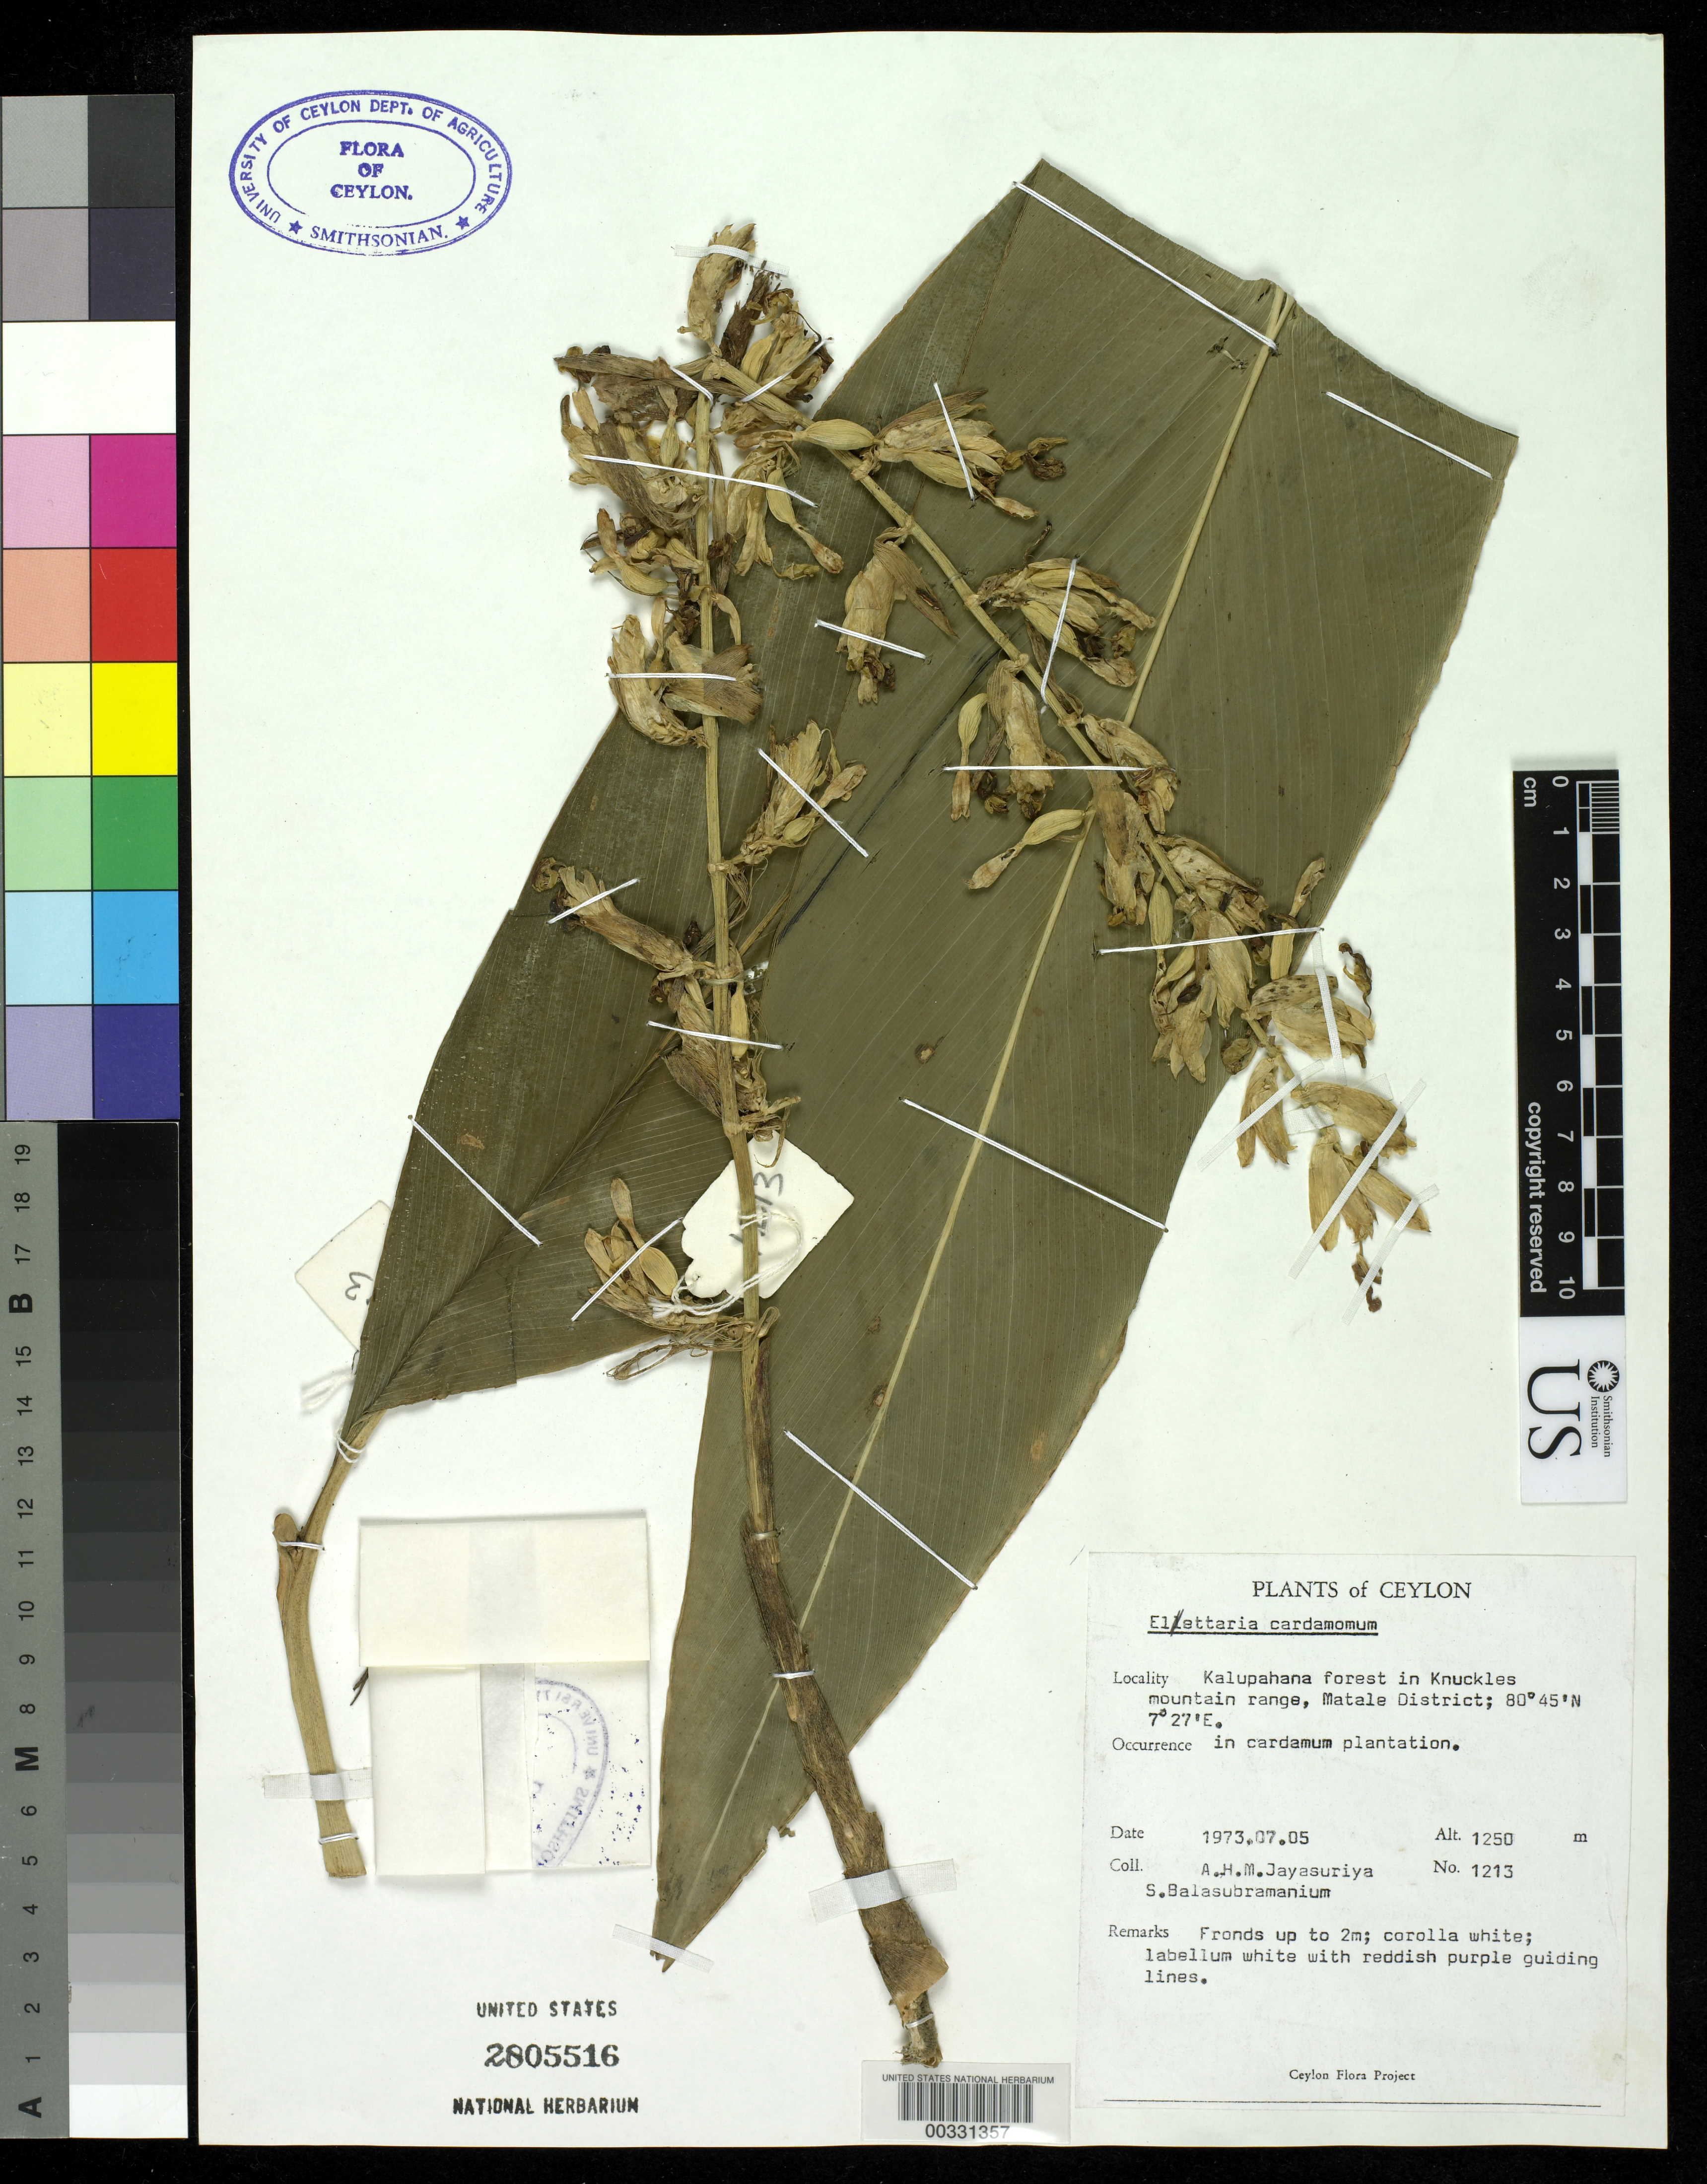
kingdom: Plantae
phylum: Tracheophyta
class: Liliopsida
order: Zingiberales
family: Zingiberaceae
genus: Elettaria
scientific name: Elettaria cardamomum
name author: (L.) Maton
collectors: A. H. Jayasuriya & S. Balasubramaniam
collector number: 1213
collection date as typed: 05 Jul 1973 or 07 May 1973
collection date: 1973-05-07 or 1973-07-05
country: Sri Lanka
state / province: Central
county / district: Matale Dist.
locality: Kalupahana forest in knuckles mountain range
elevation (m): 1250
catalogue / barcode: US 2805516